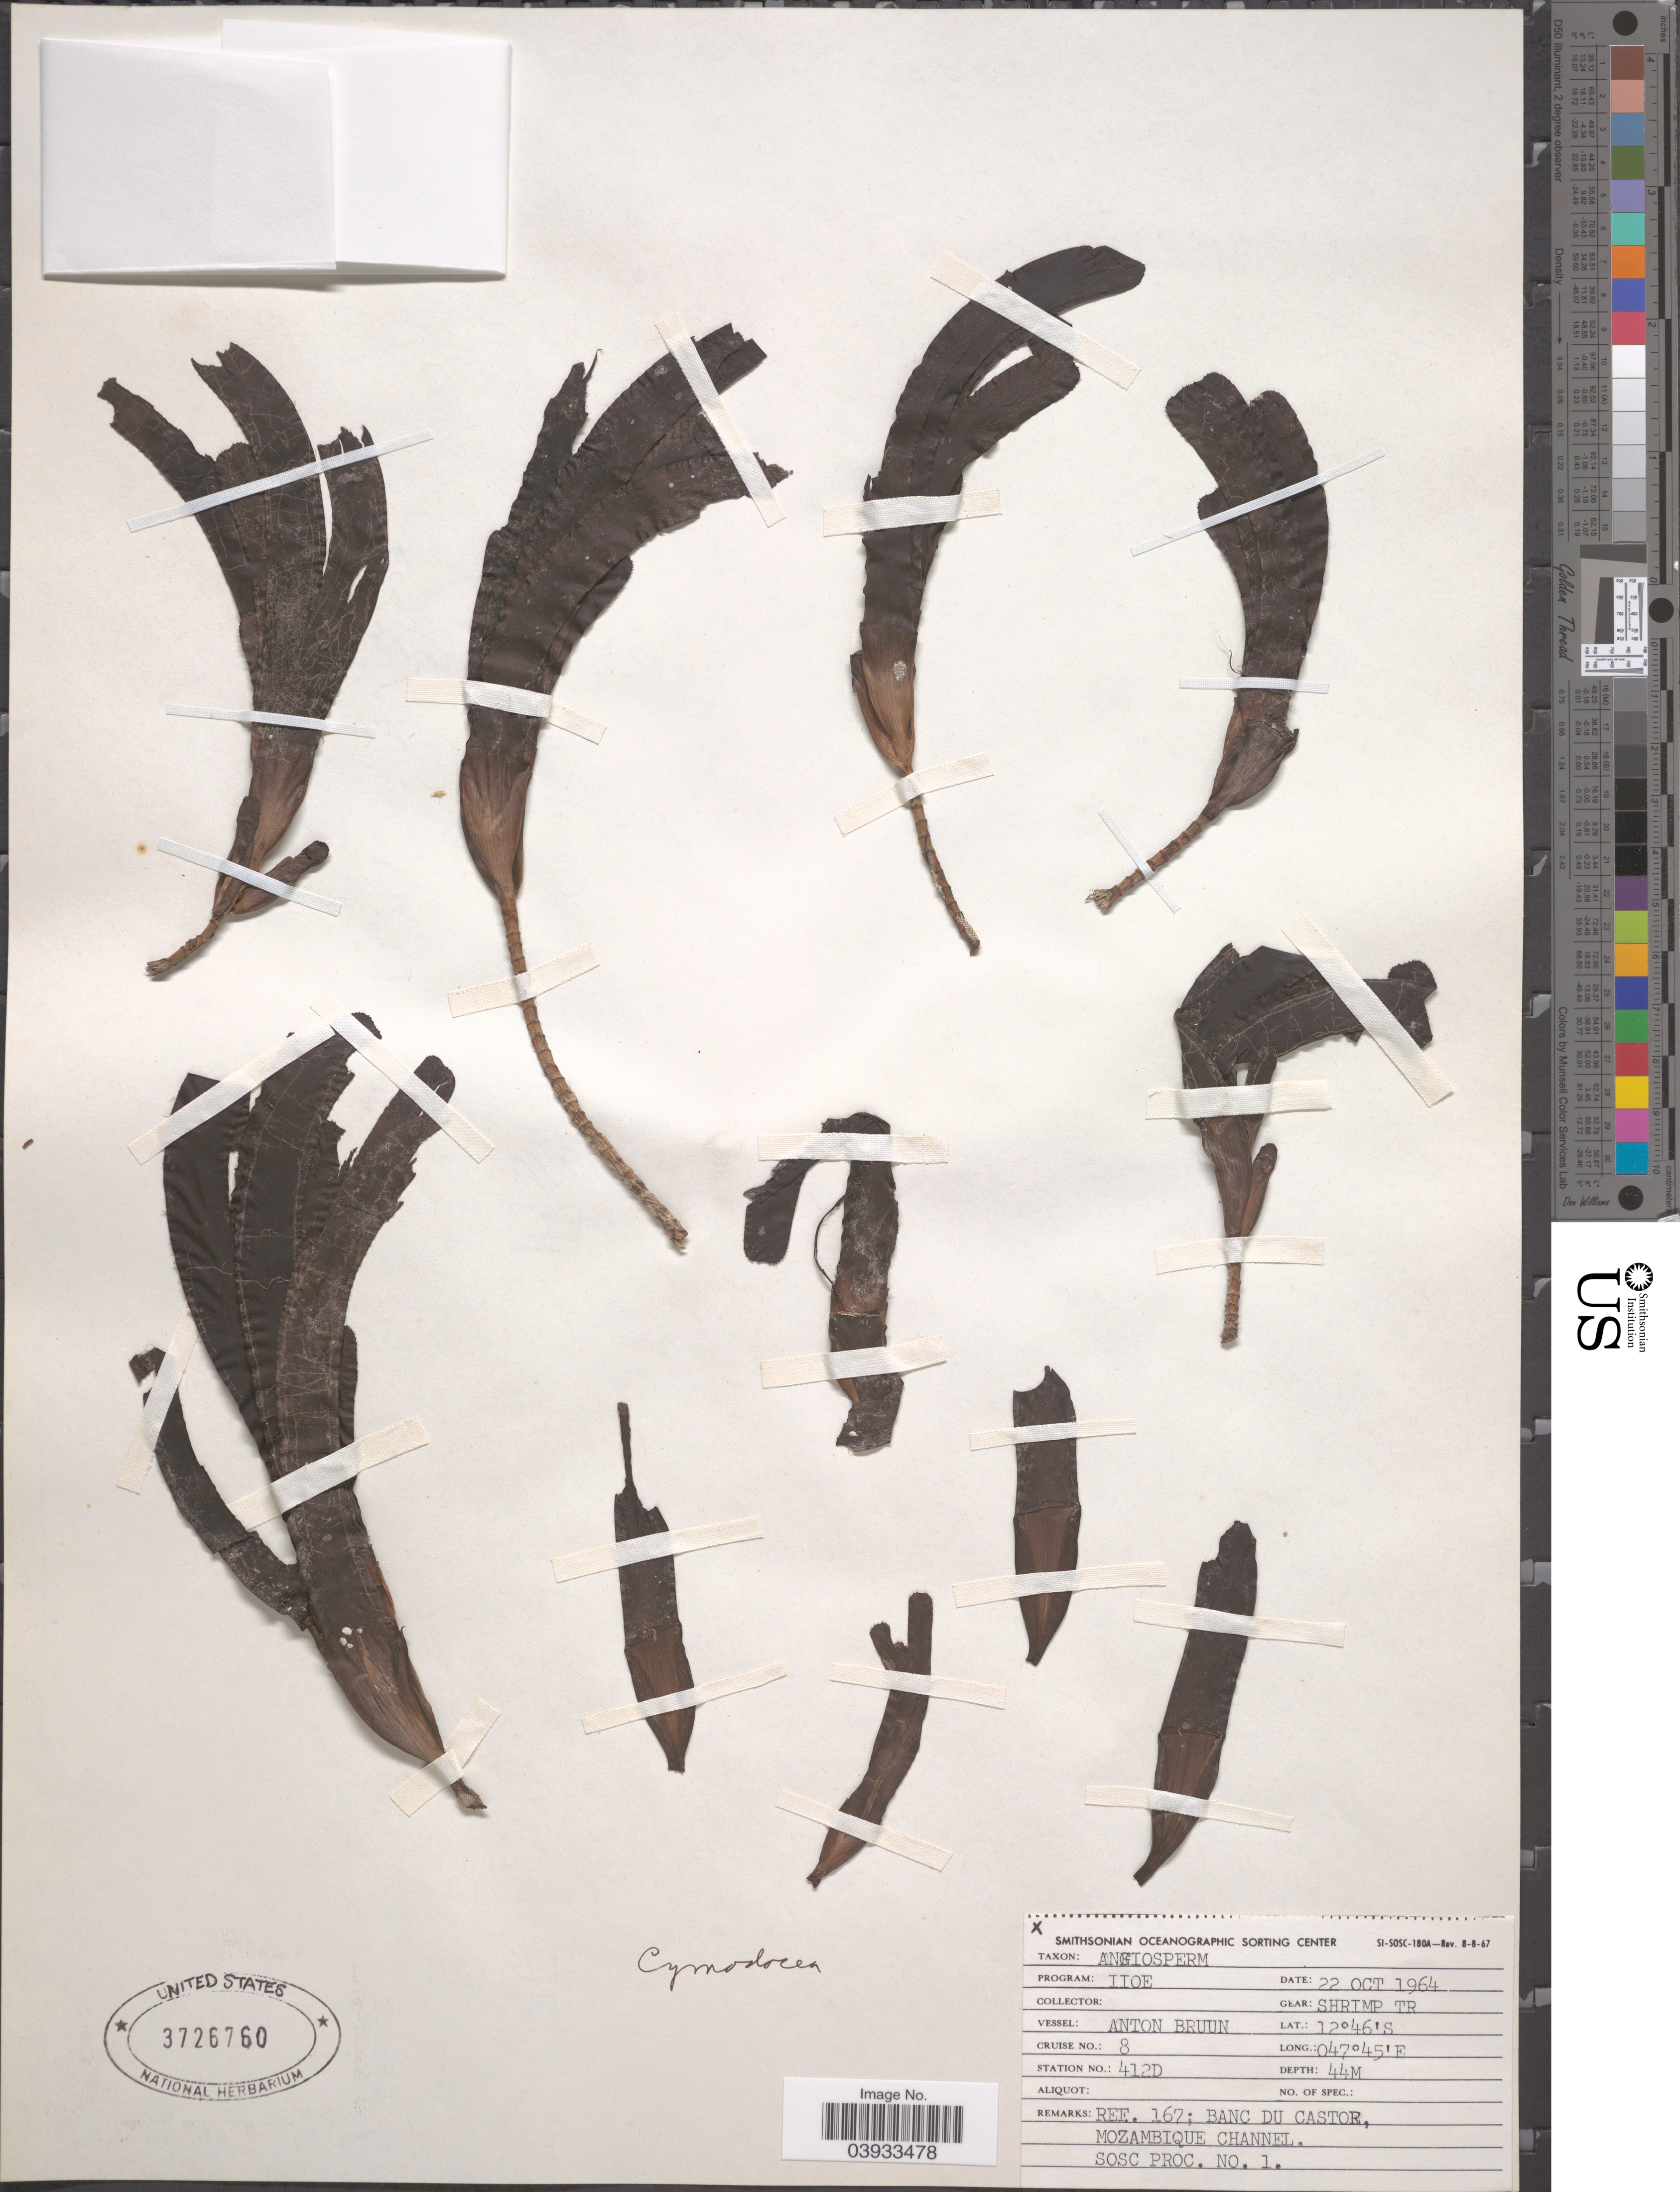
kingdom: Plantae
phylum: Tracheophyta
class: Liliopsida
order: Alismatales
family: Cymodoceaceae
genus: Cymodocea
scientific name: Cymodocea sp.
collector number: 1?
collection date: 1964-10-22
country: Mozambique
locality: Ref. 167; Banc du Castor. Mozambique Channel.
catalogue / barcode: US 3726760